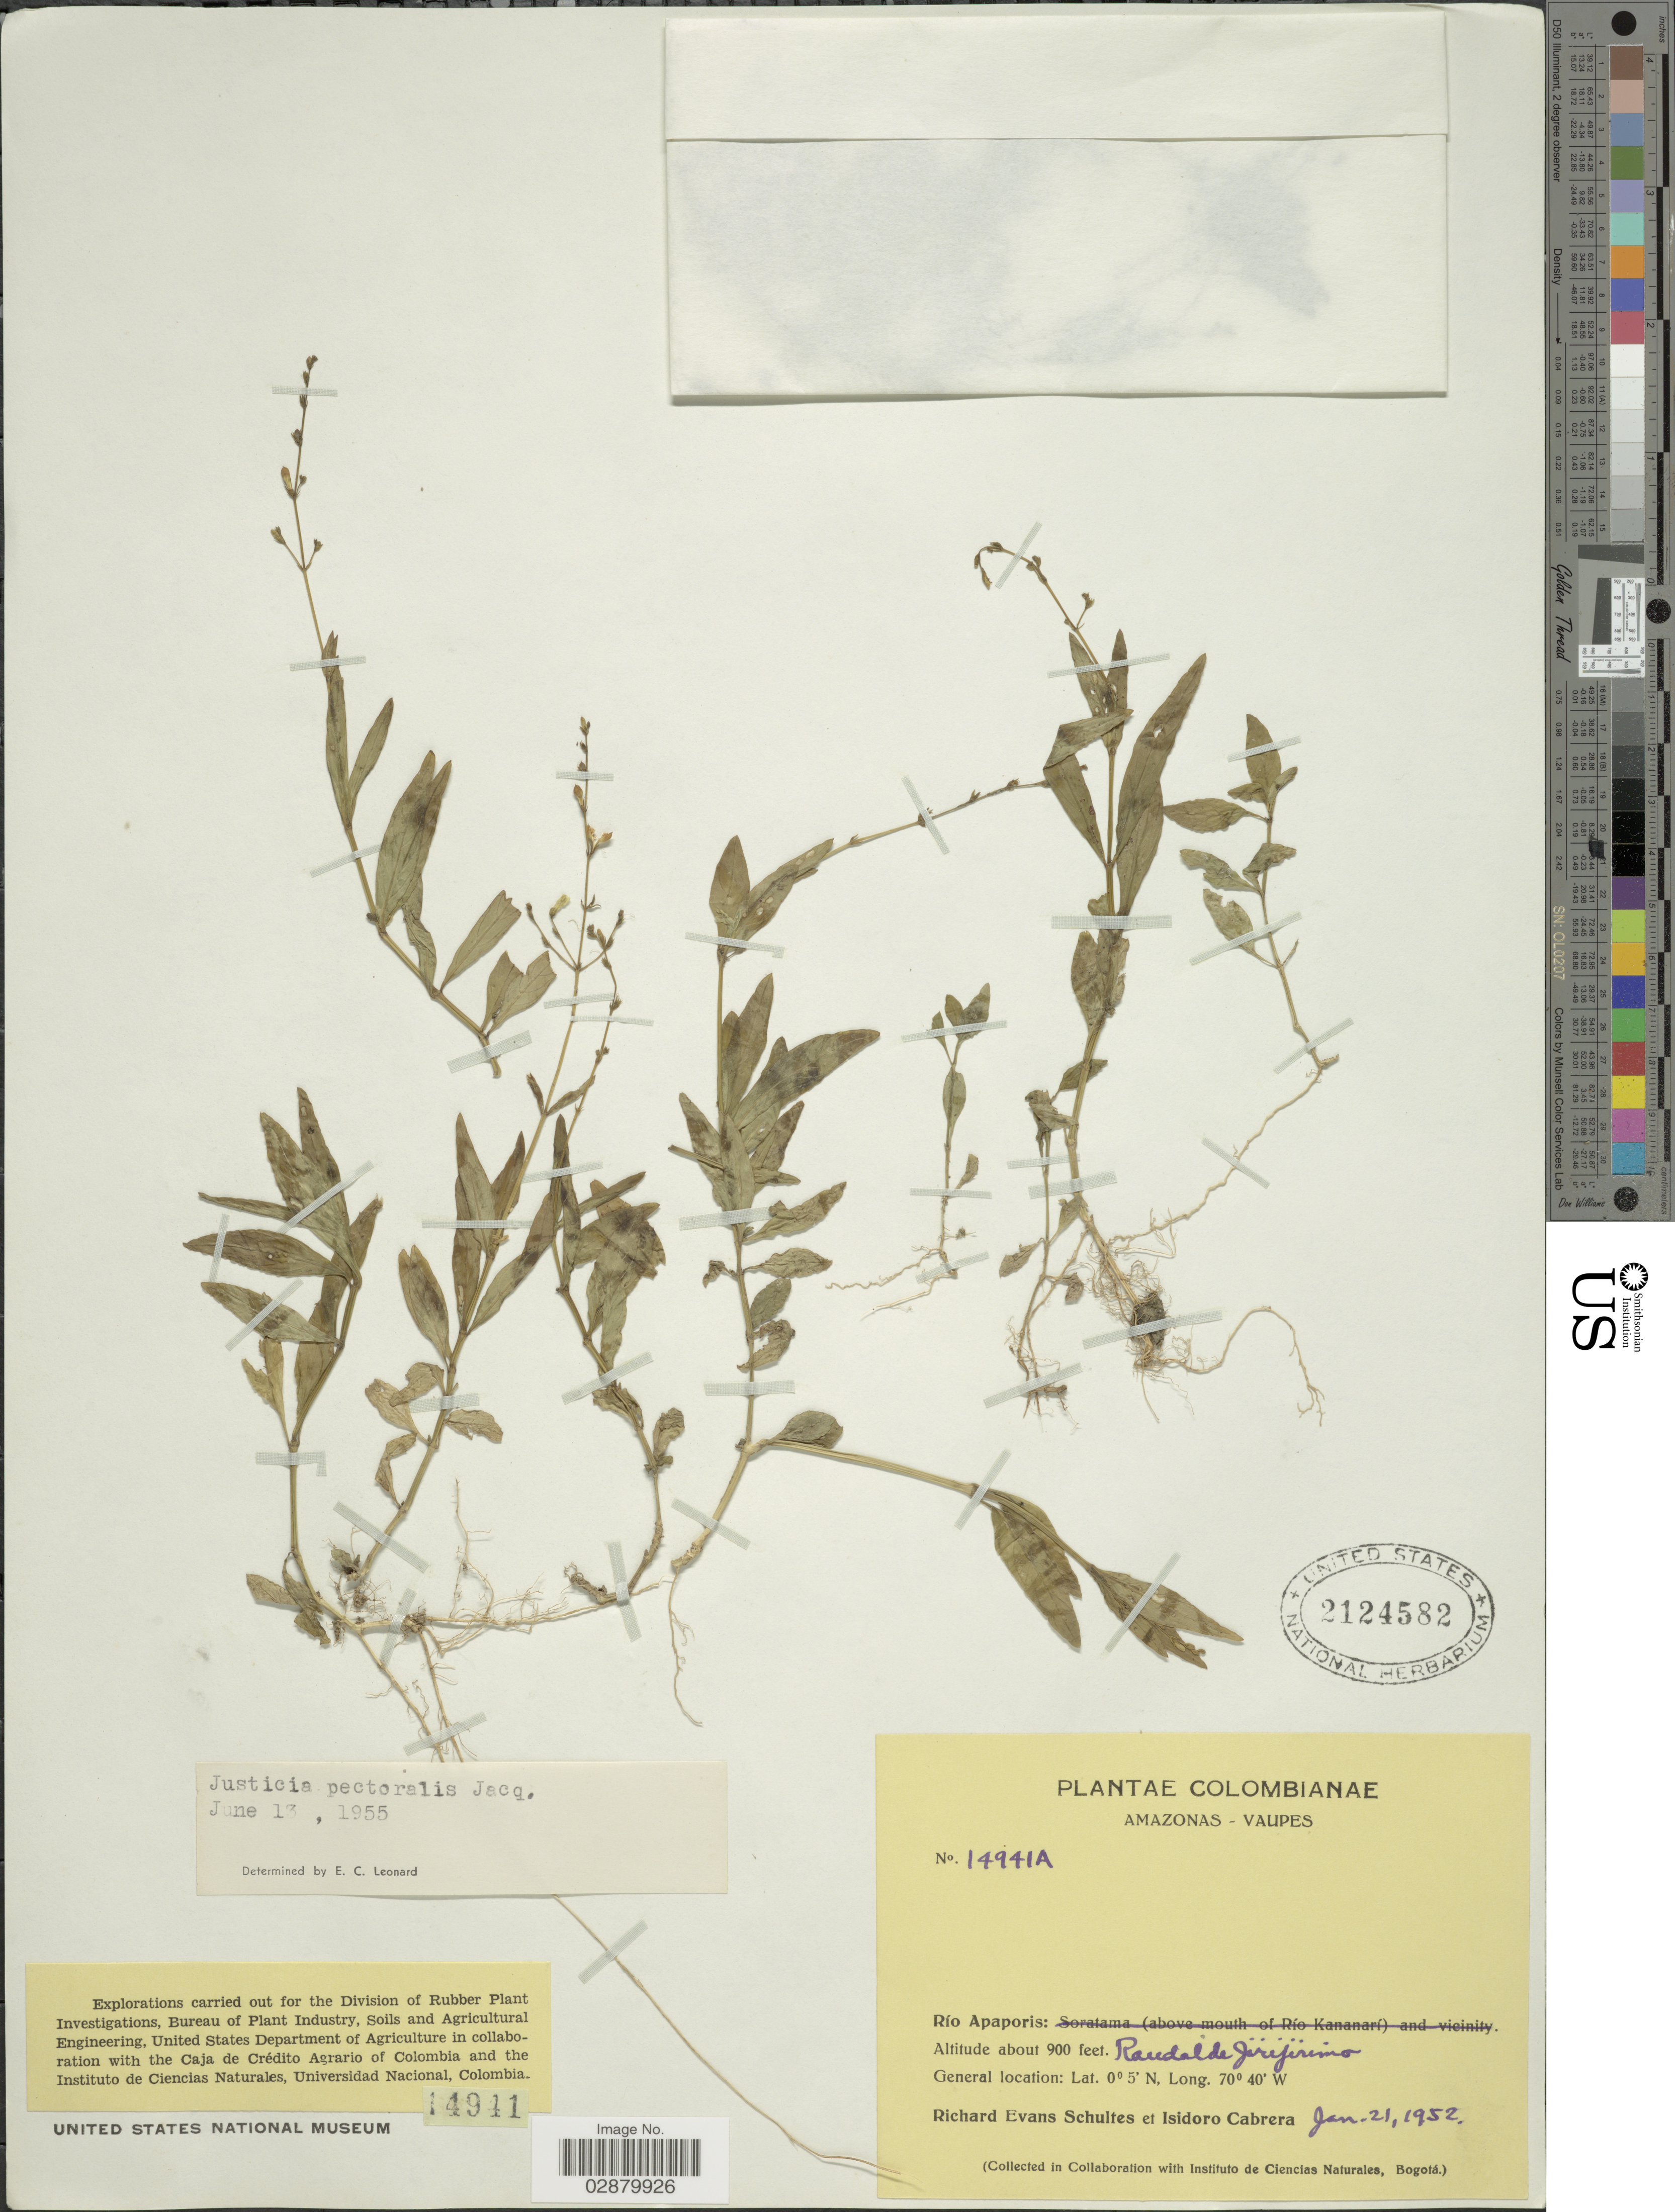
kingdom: Plantae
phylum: Tracheophyta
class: Magnoliopsida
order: Lamiales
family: Acanthaceae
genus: Justicia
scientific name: Justicia pectoralis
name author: Jacq.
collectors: R. E. Schultes & I. Cabrera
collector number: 14941A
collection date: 1952-01-21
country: Colombia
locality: Amazonas-Vaupes. Río Apaporis. Randal de Jirijirimo.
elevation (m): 274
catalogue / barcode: US 2124582